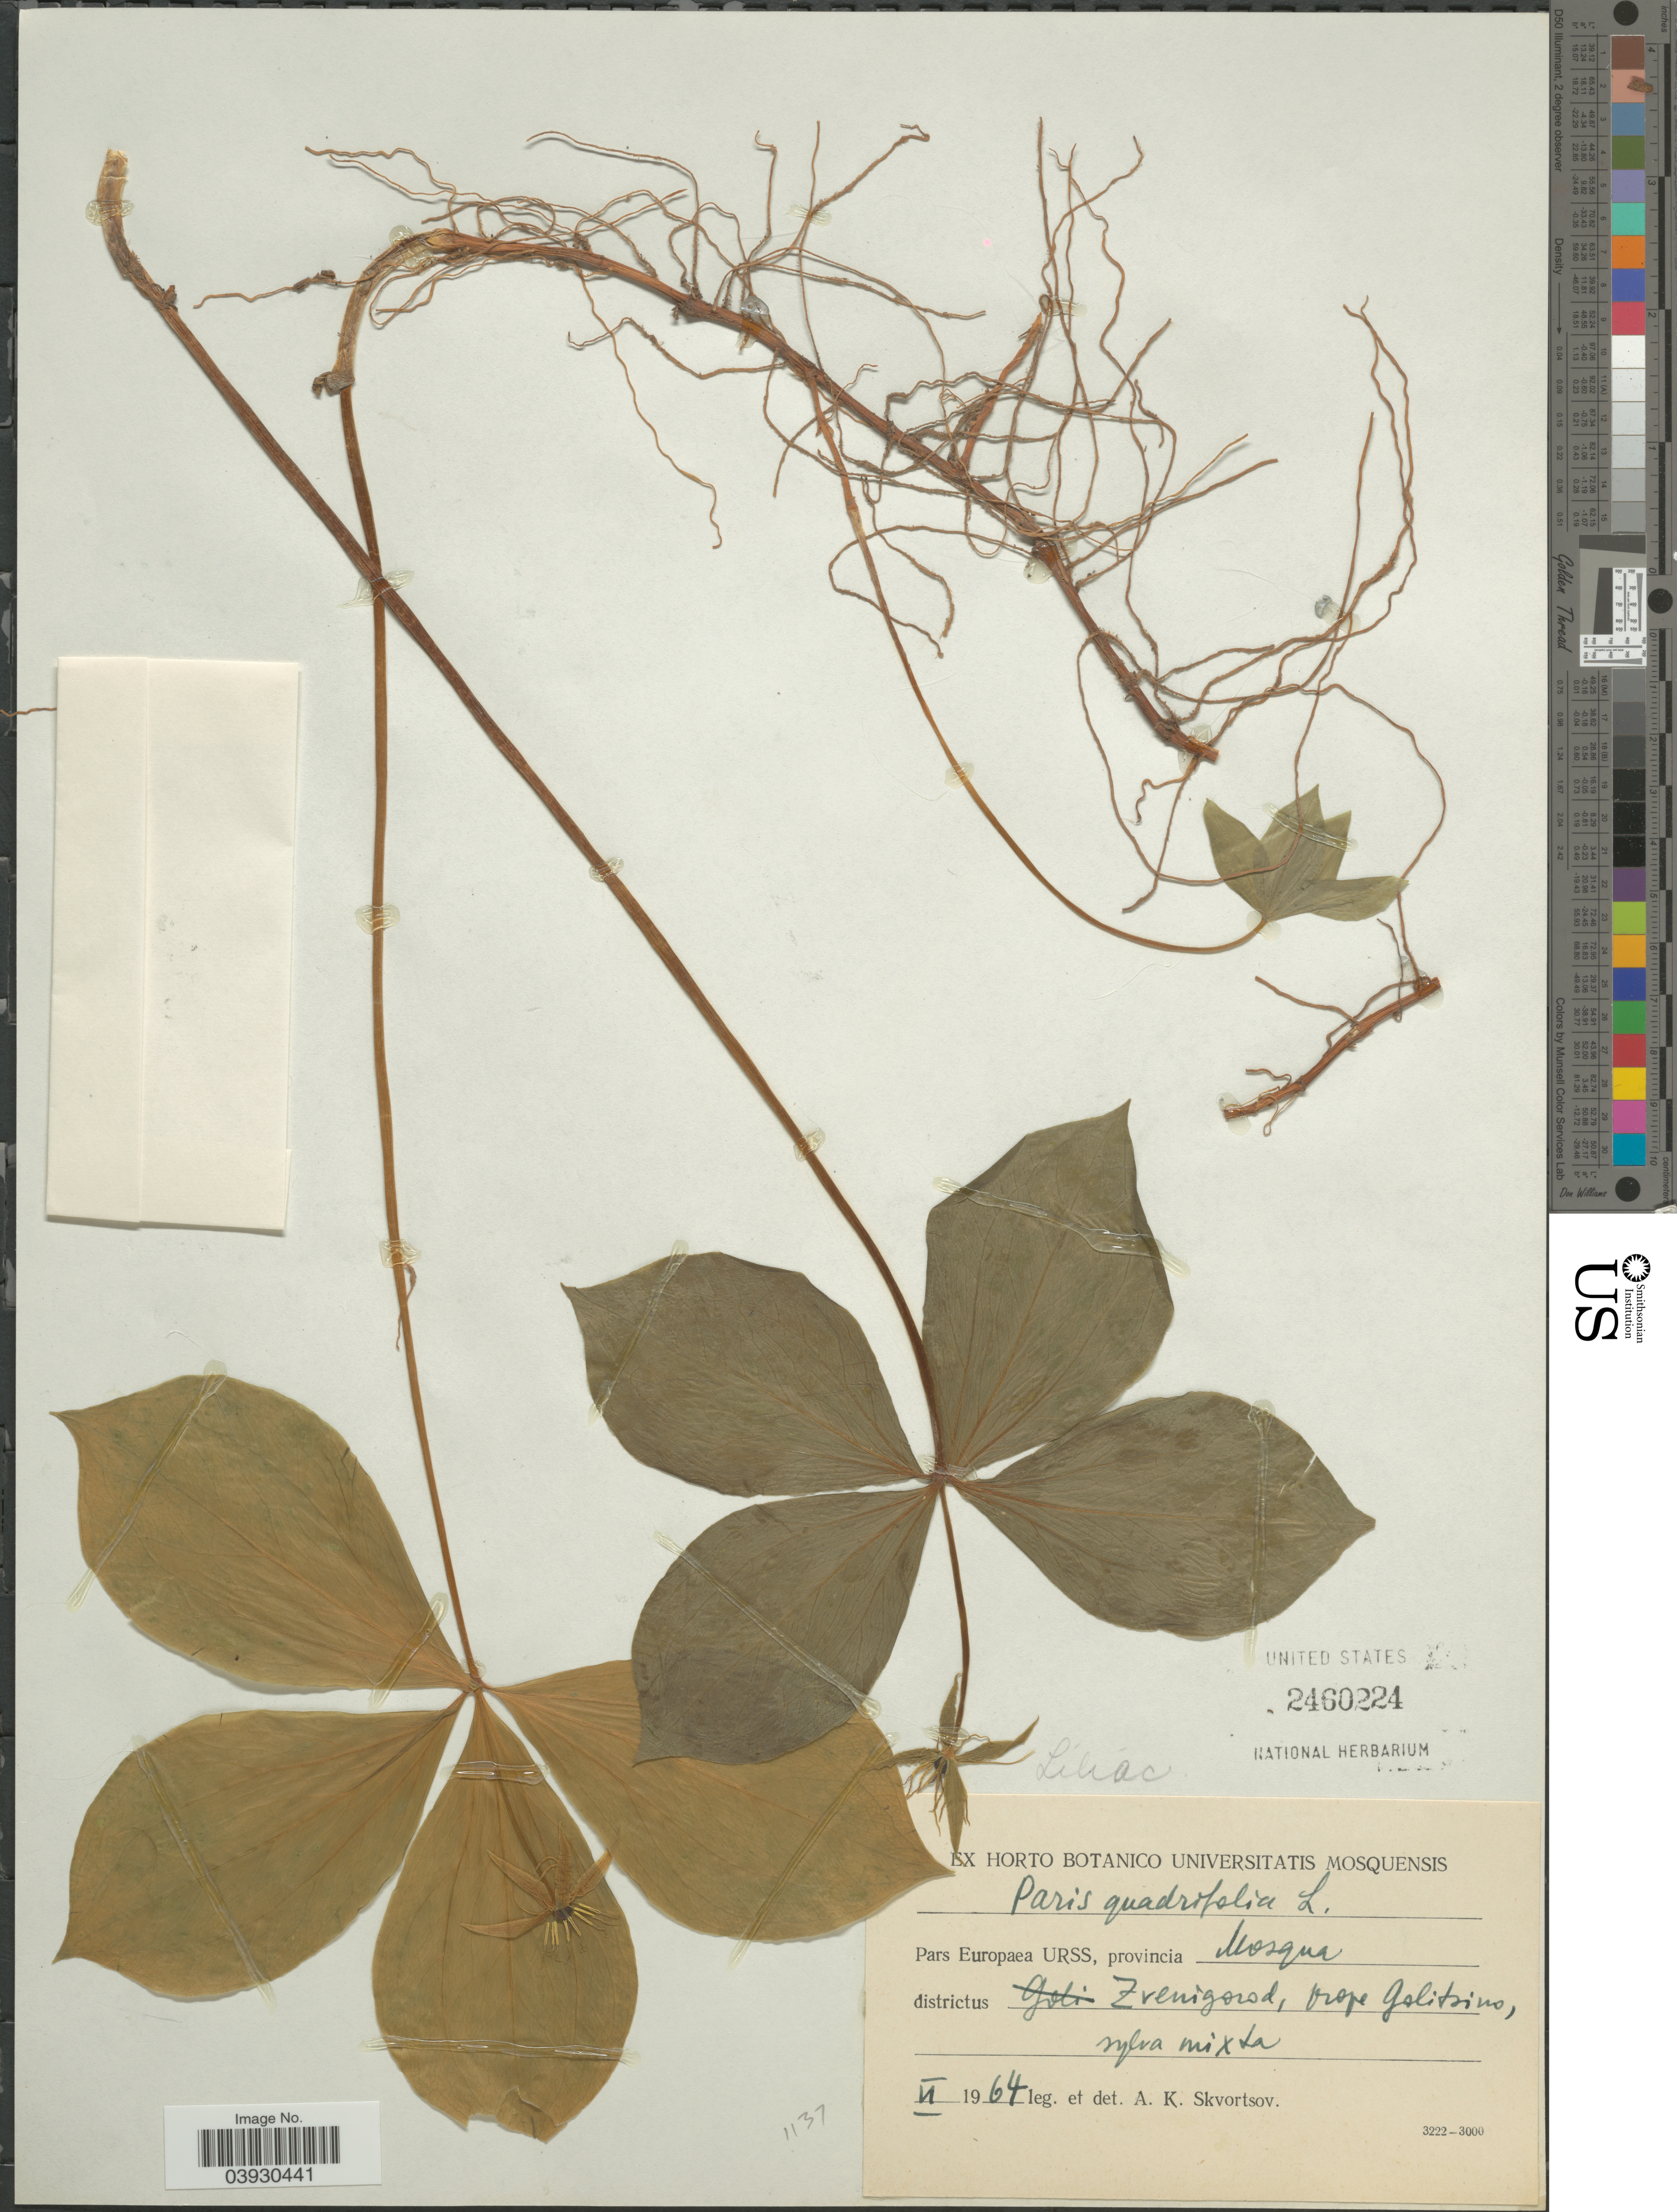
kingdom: Plantae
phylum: Tracheophyta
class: Liliopsida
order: Liliales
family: Melanthiaceae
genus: Paris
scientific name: Paris quadrifolia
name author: L.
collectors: A. K. Skvortsov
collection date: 1964-06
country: Russian Federation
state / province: Moscow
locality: Pars Europaea URSS, provincia Mosqua districtus Zvenigorod, prope Golitsino.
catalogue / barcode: US 2460224